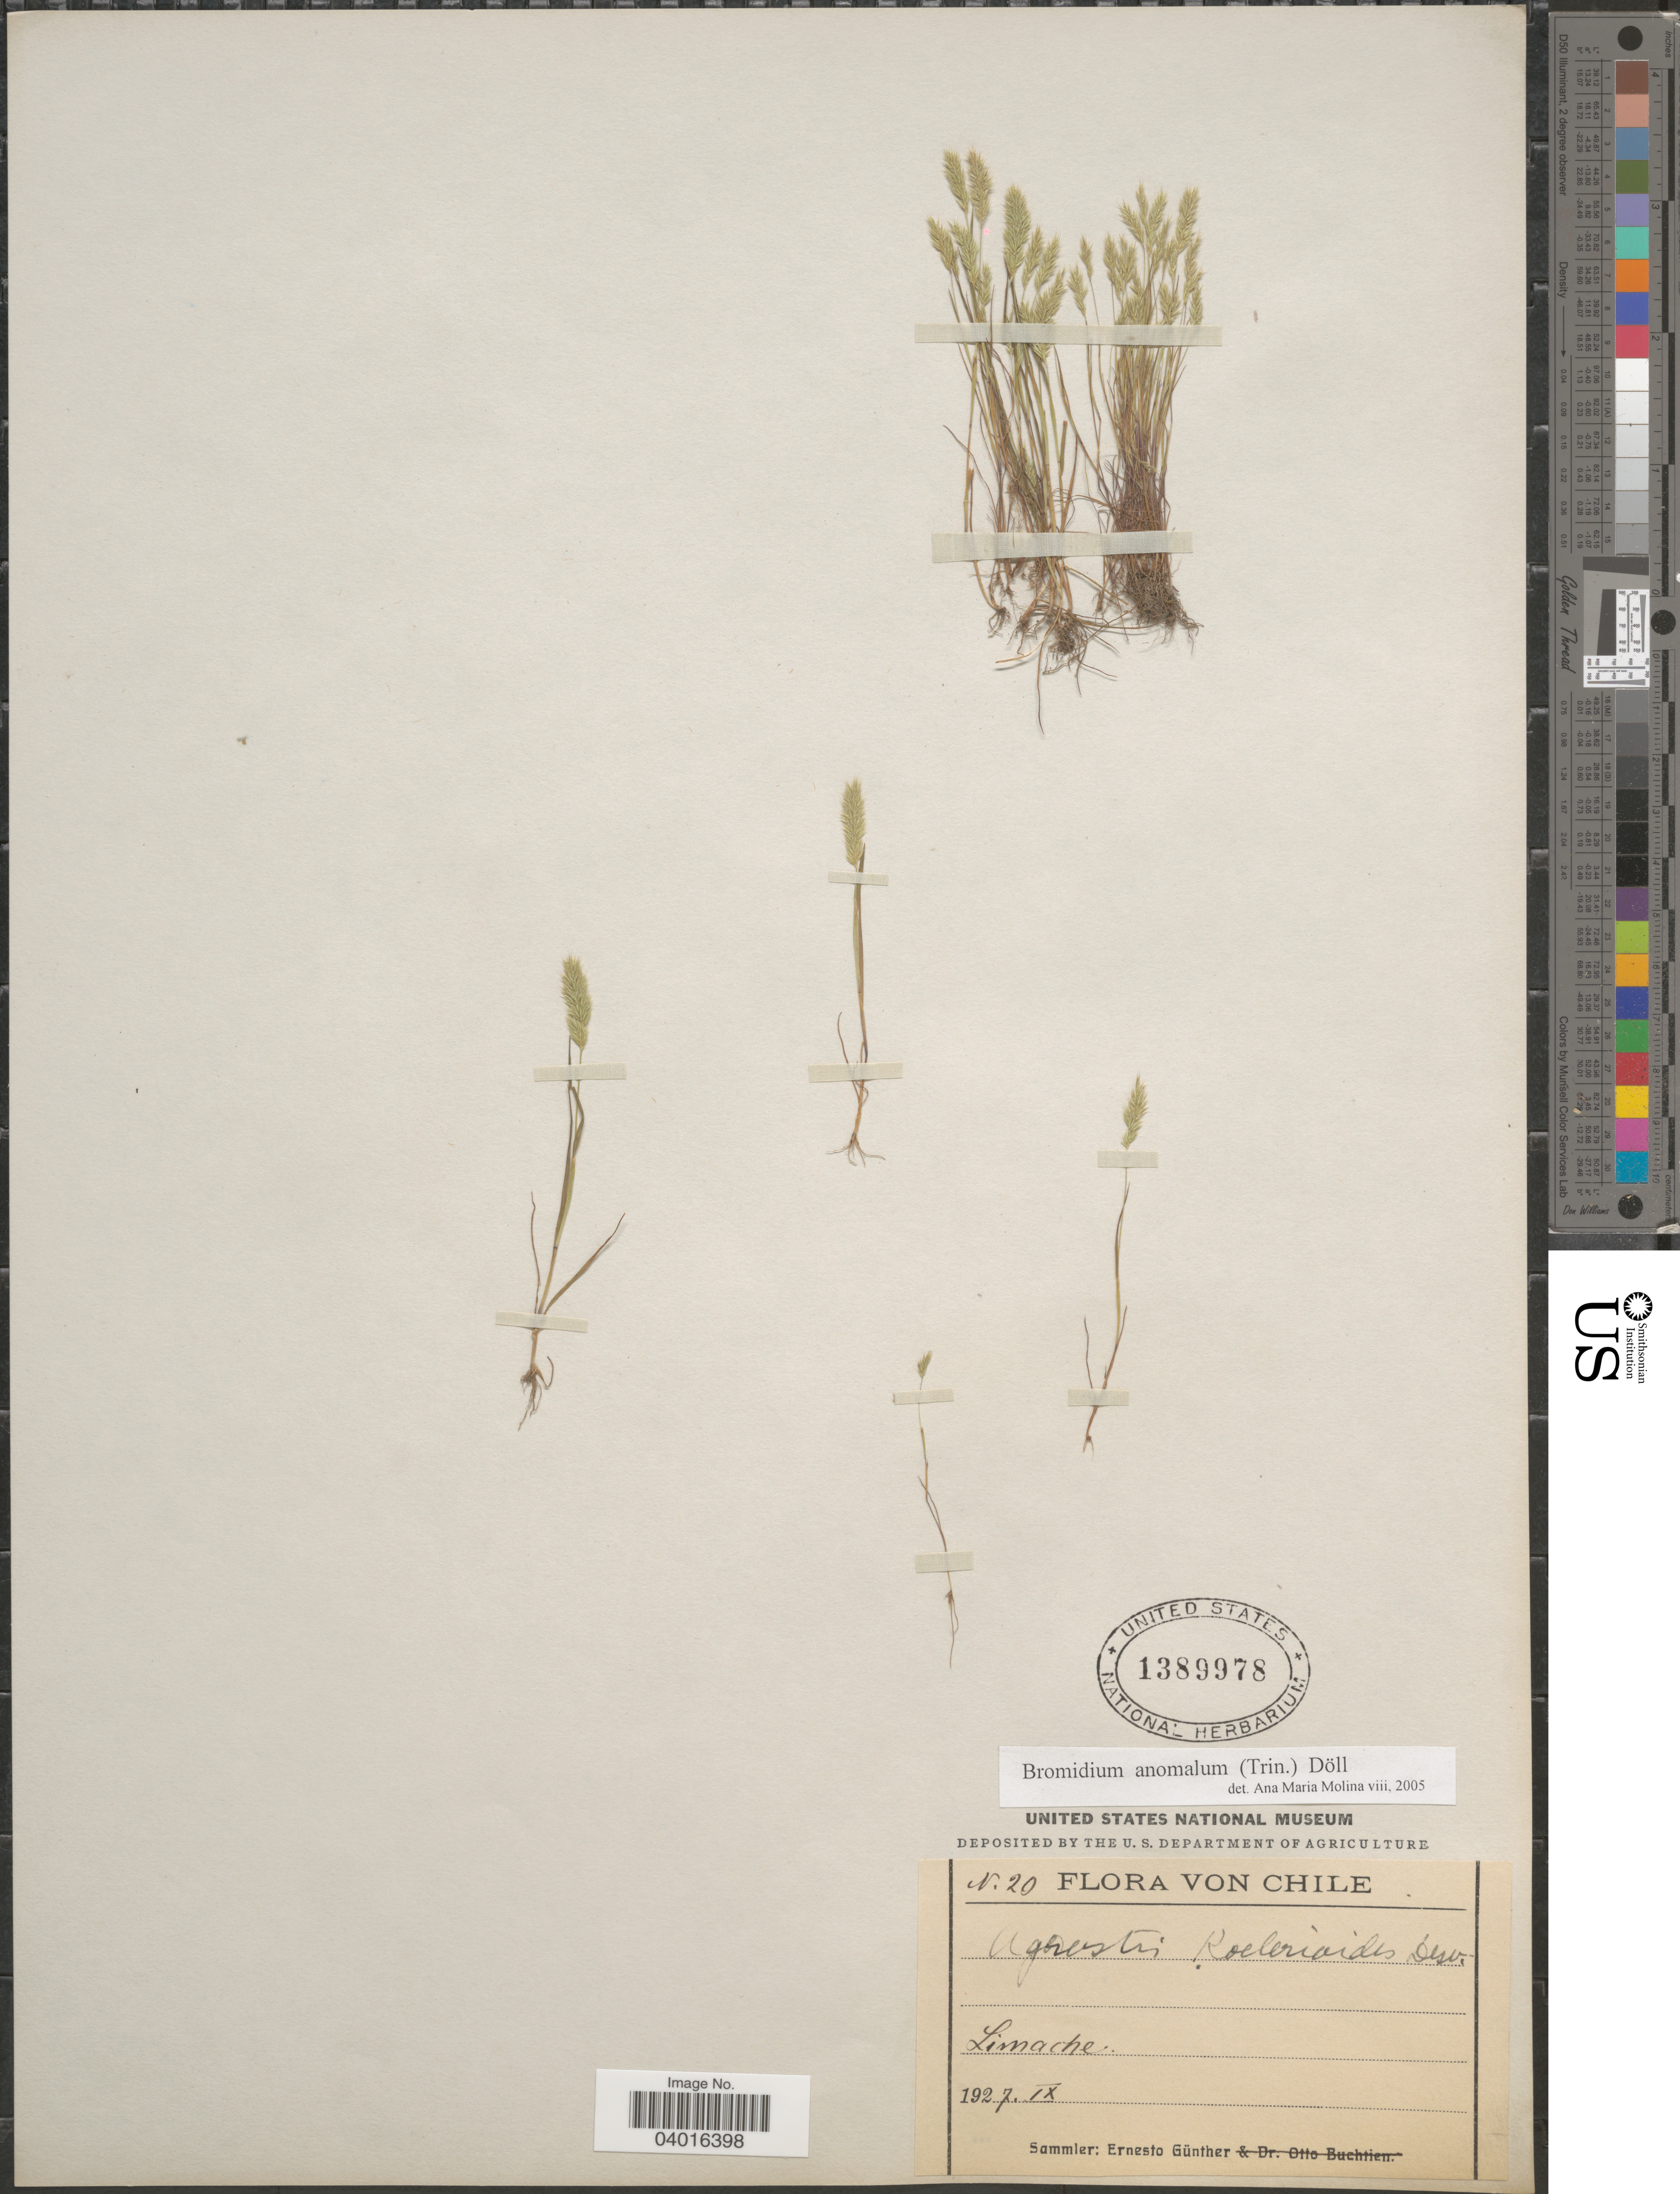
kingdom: Plantae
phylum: Tracheophyta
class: Liliopsida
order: Poales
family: Poaceae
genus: Bromidium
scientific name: Bromidium anomalum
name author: (Trin.) Döll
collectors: E. Gunther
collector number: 20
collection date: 1927-09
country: Chile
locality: Limache.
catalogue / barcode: US 1389978